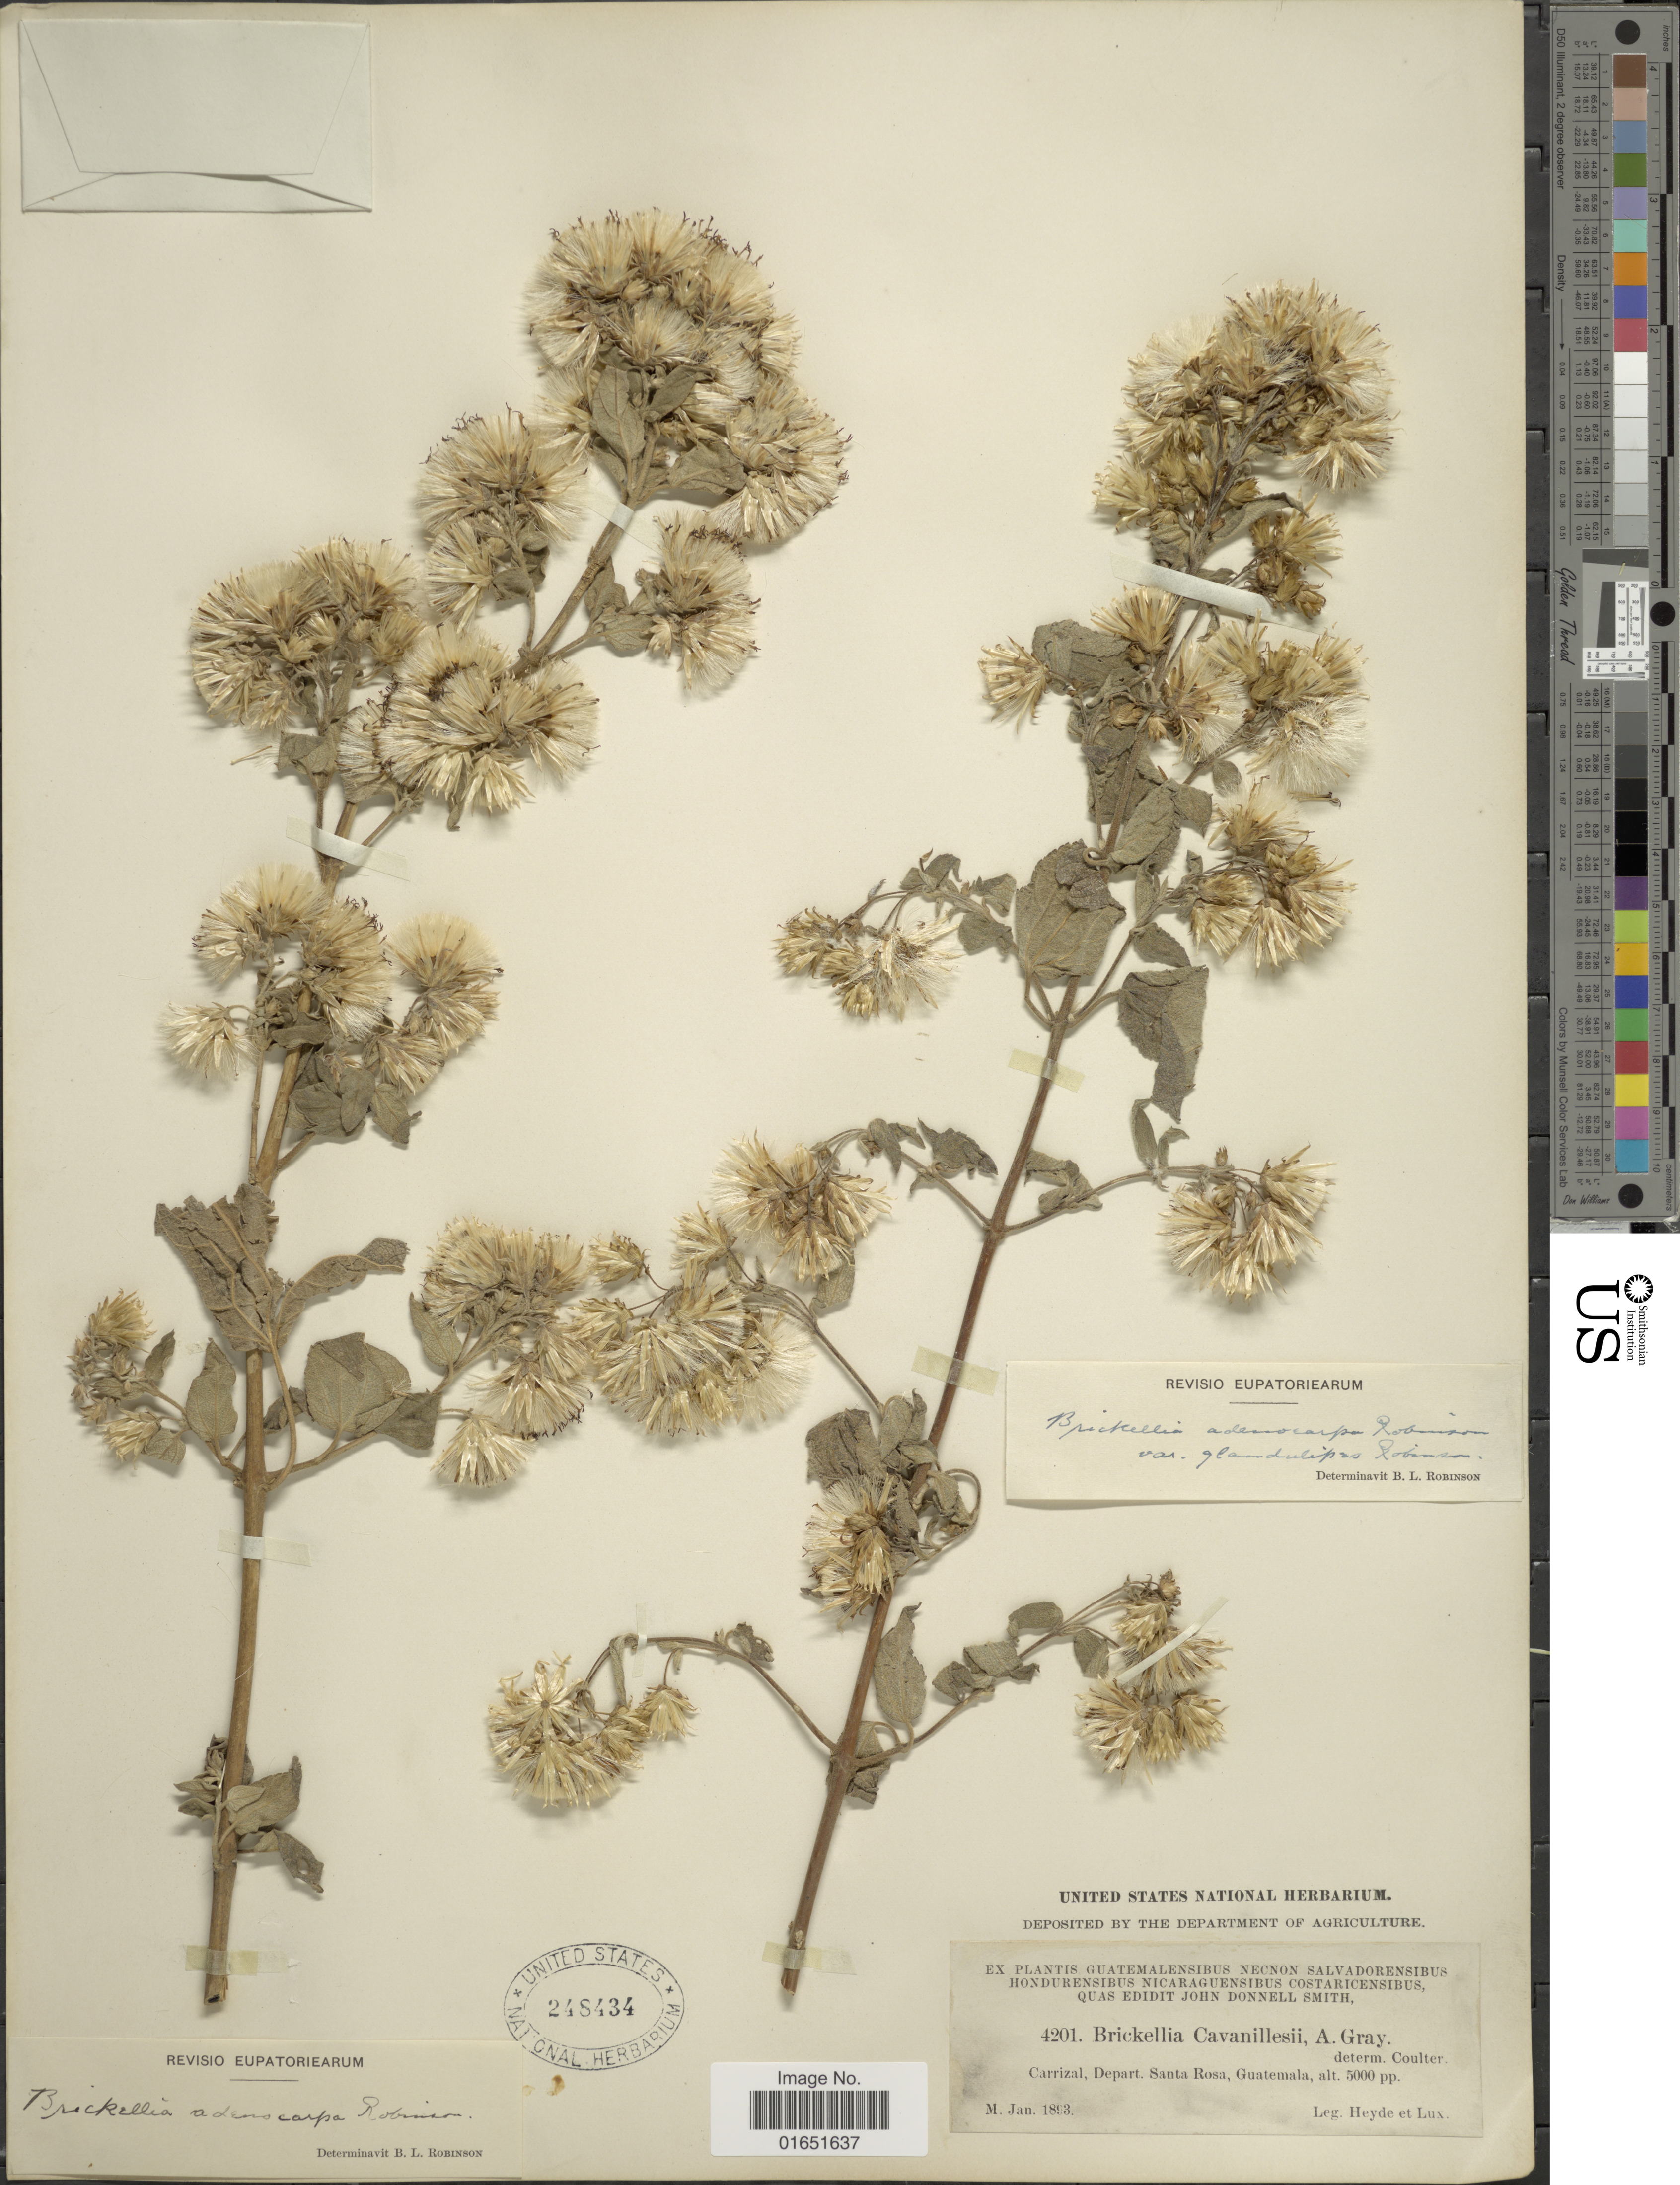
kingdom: Plantae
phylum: Tracheophyta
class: Magnoliopsida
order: Asterales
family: Asteraceae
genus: Brickellia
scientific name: Brickellia adenocarpa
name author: B.L. Rob.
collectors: Heyde & Lux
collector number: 4201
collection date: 1893-01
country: Guatemala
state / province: Santa Rosa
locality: Carrizal, Depart Santa Rosa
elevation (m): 1524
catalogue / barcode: US 248434